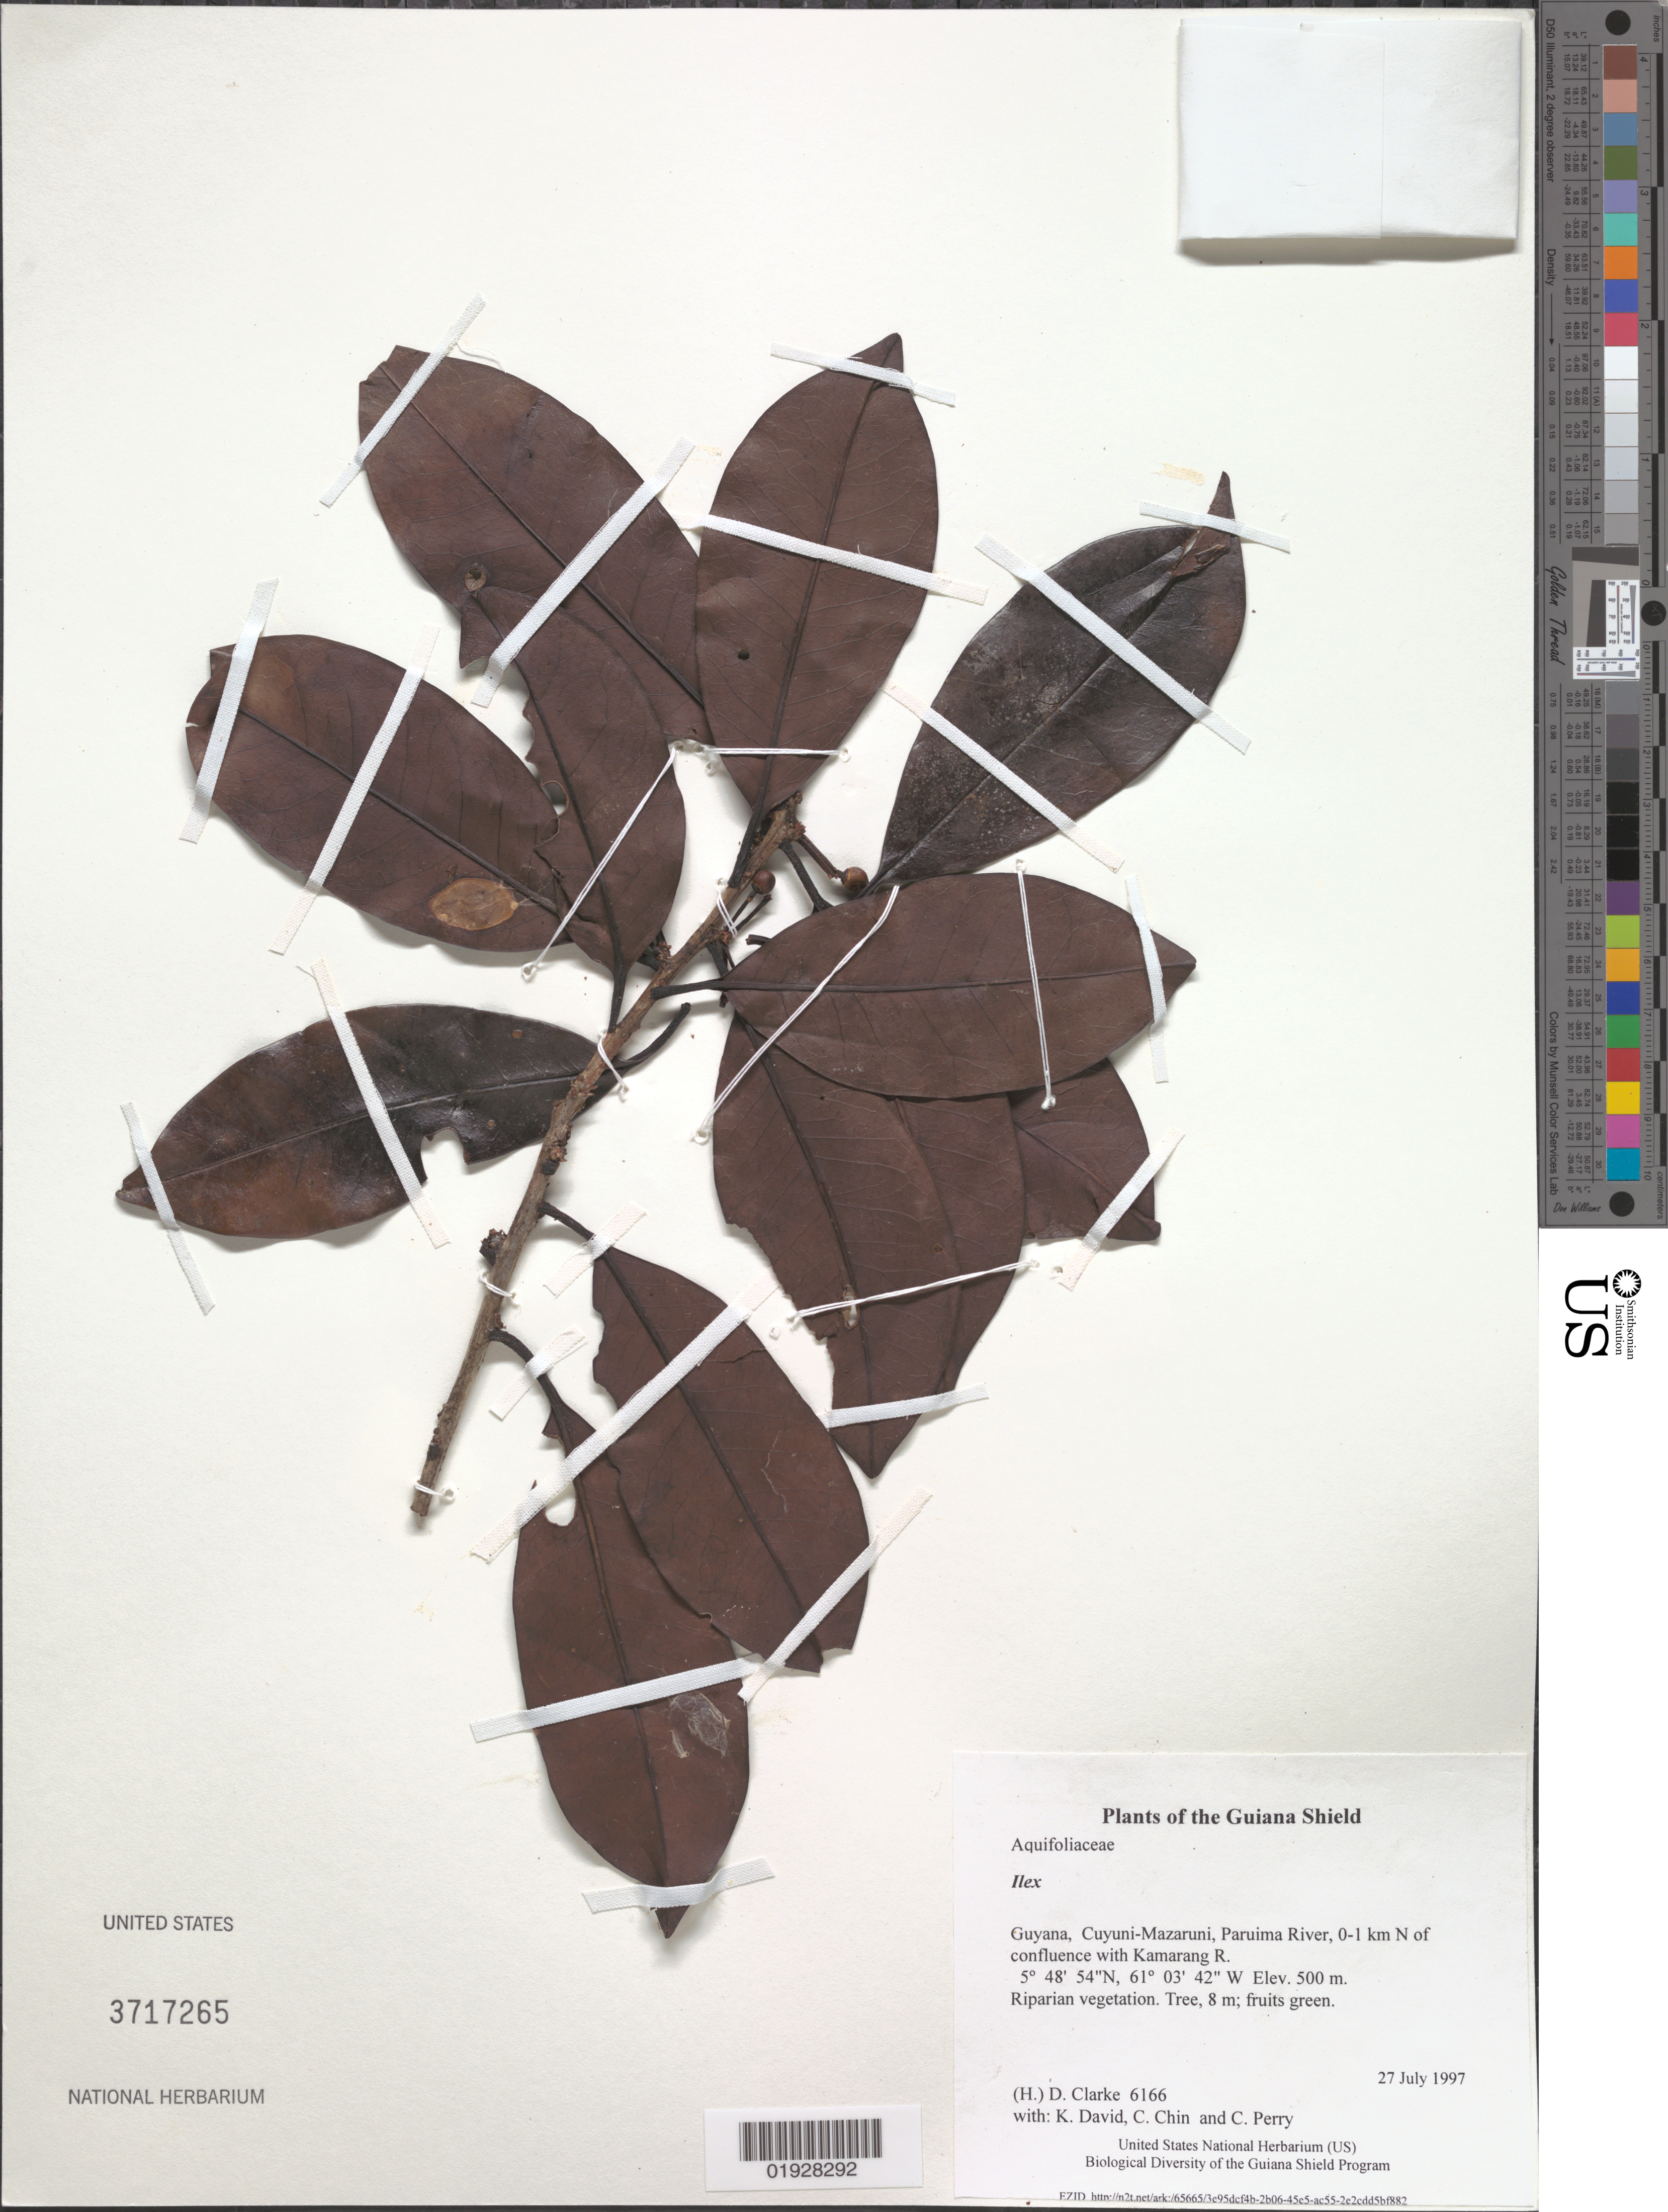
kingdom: Plantae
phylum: Tracheophyta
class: Magnoliopsida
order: Aquifoliales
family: Aquifoliaceae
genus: Ilex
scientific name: Ilex sp.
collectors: H. D. Clarke, K. David, C. Chin & C. Perry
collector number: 6166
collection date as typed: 27 July 1997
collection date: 1997-07-27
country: Guyana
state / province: Cuyuni-Mazaruni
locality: Paruima River, 0-1 km N of confluence with Kamarang R.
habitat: Riparian vegetation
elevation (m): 500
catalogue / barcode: US 3717265